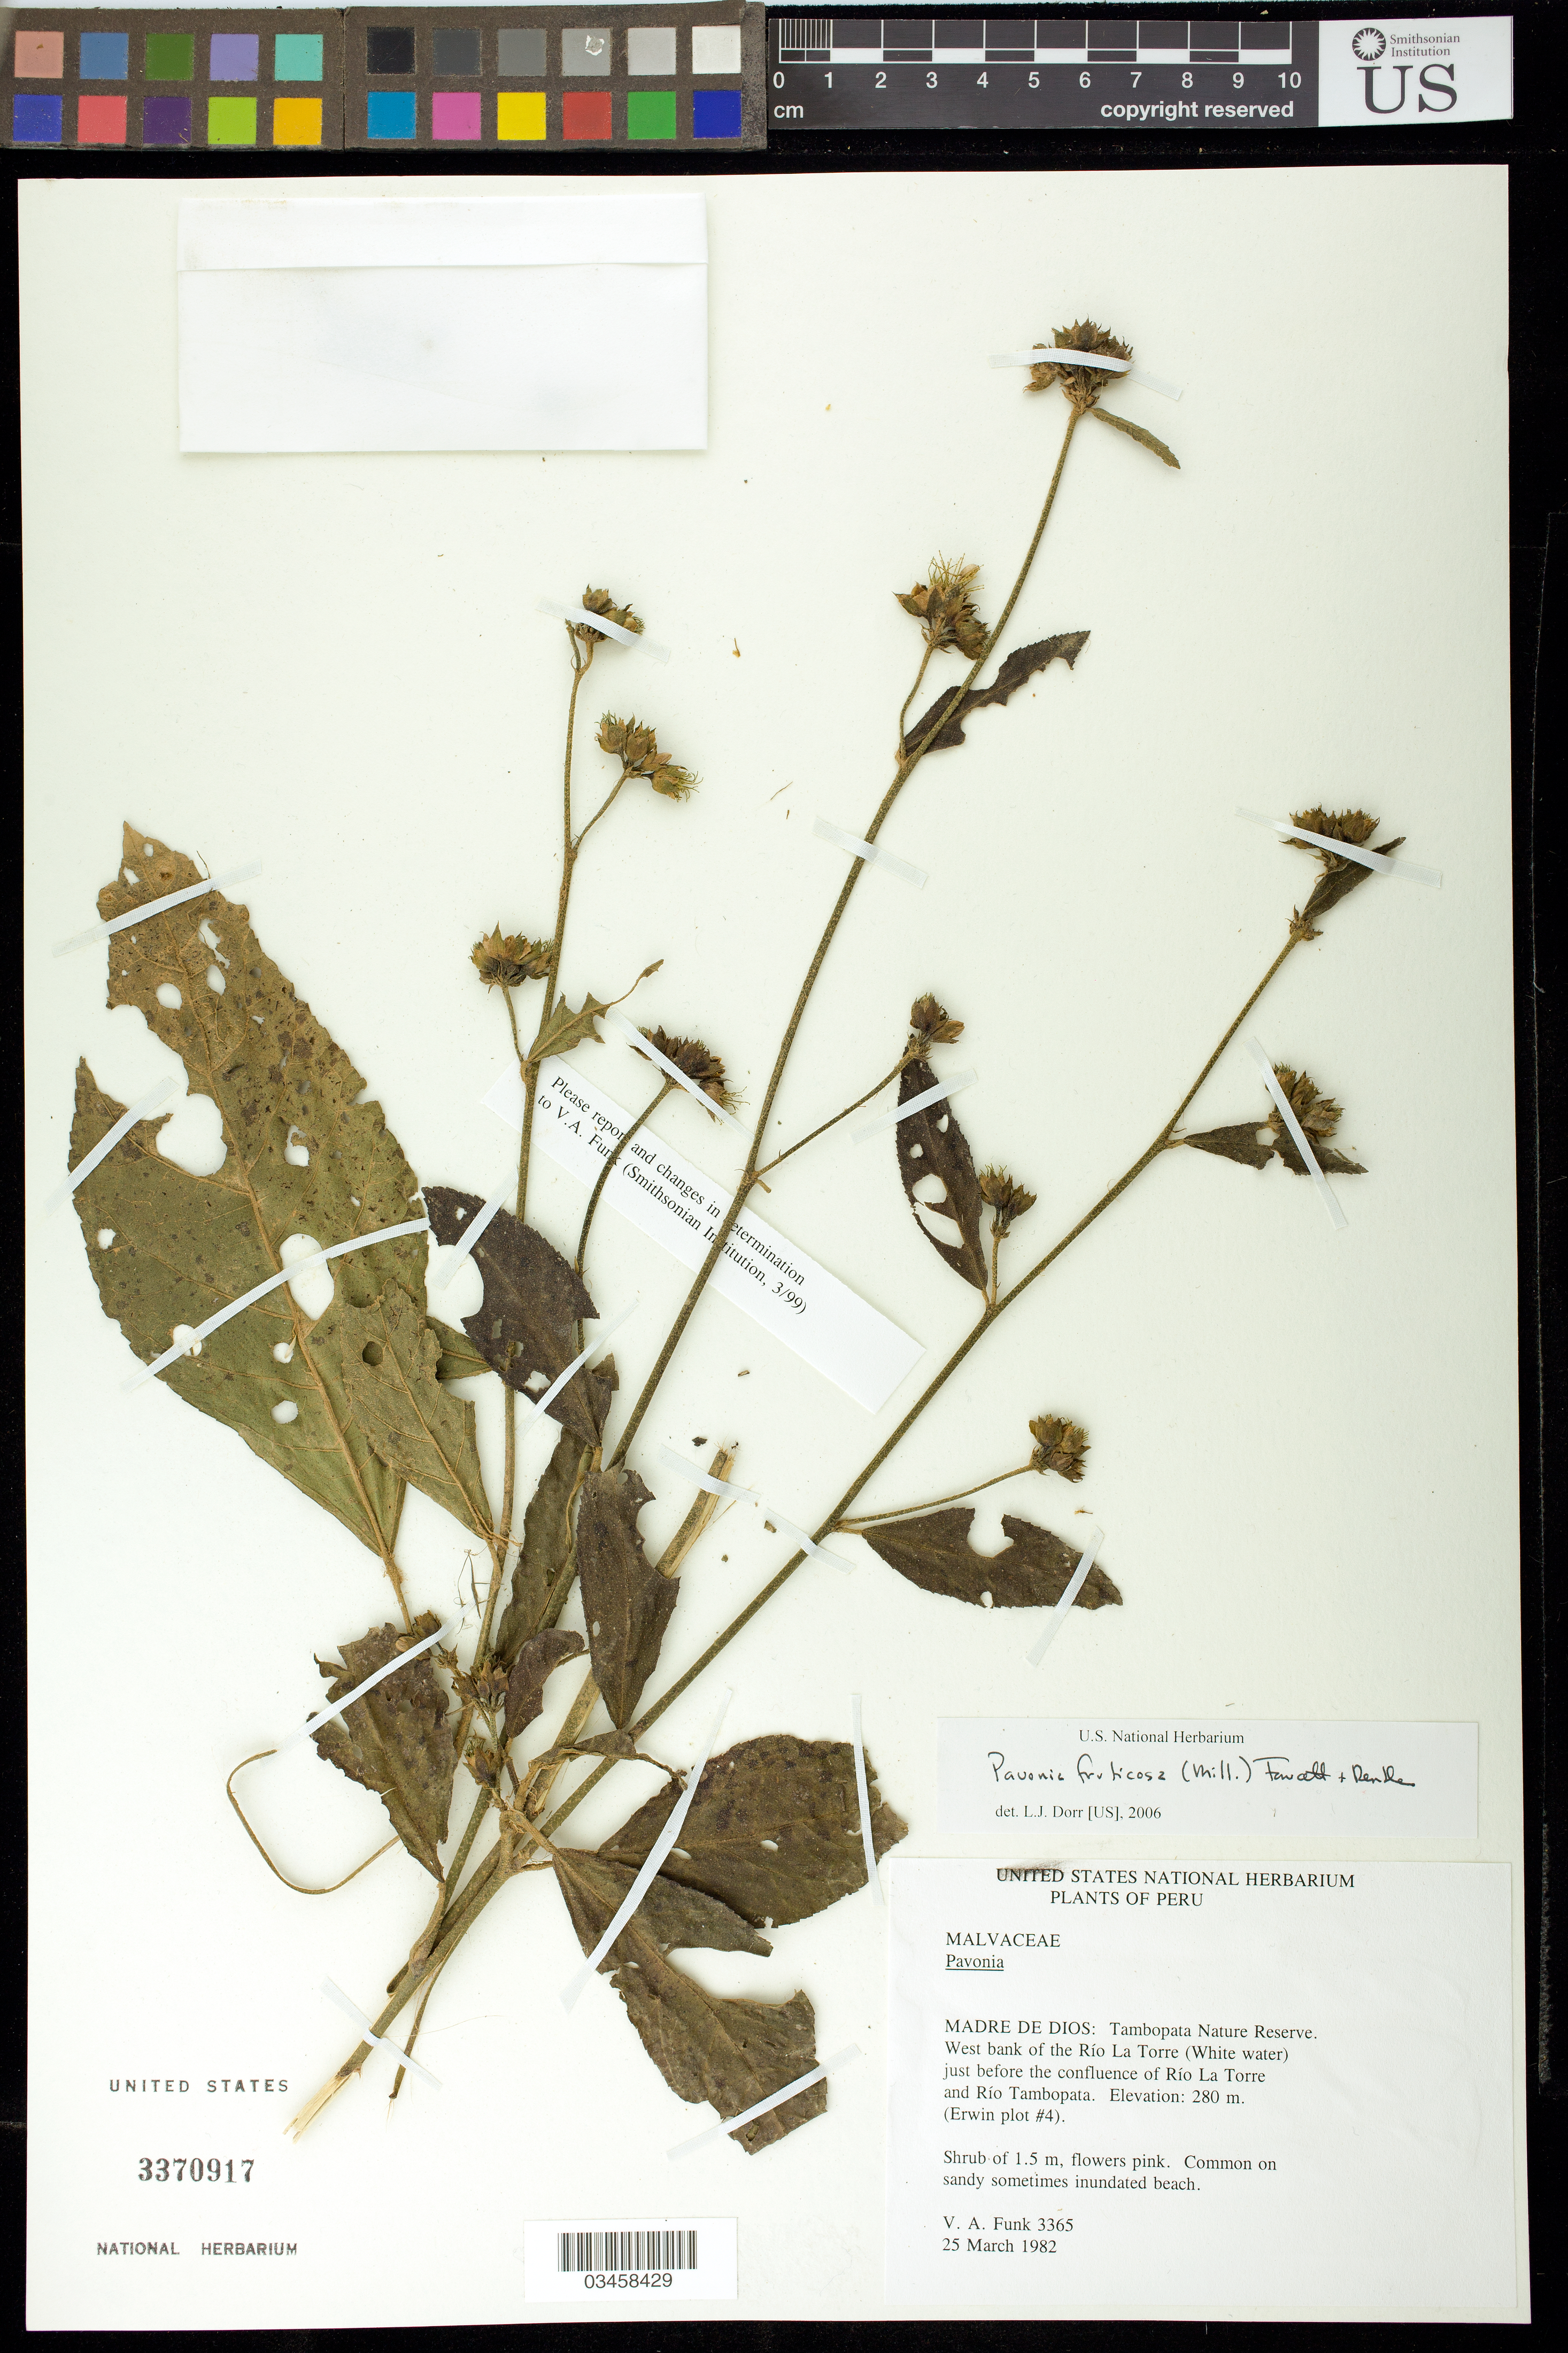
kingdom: Plantae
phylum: Tracheophyta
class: Magnoliopsida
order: Malvales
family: Malvaceae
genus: Pavonia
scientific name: Pavonia fruticosa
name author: (Mill.) Fawc. & Rendle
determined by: Dorr, L. J., (BOT), Smithsonian Institution - National Museum of Natural History (UNITED STATES)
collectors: V. Funk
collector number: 3365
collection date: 1982-03-25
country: Peru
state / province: Madre de Dios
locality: Tambopata Nature Reserve. West bank of the Río La Torre (White water) just before the confluence of Río La Torre and Río Tambopata.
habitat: Erwin plot #4. Common on sandy sometimes inundated beach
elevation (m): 280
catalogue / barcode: US 3370917